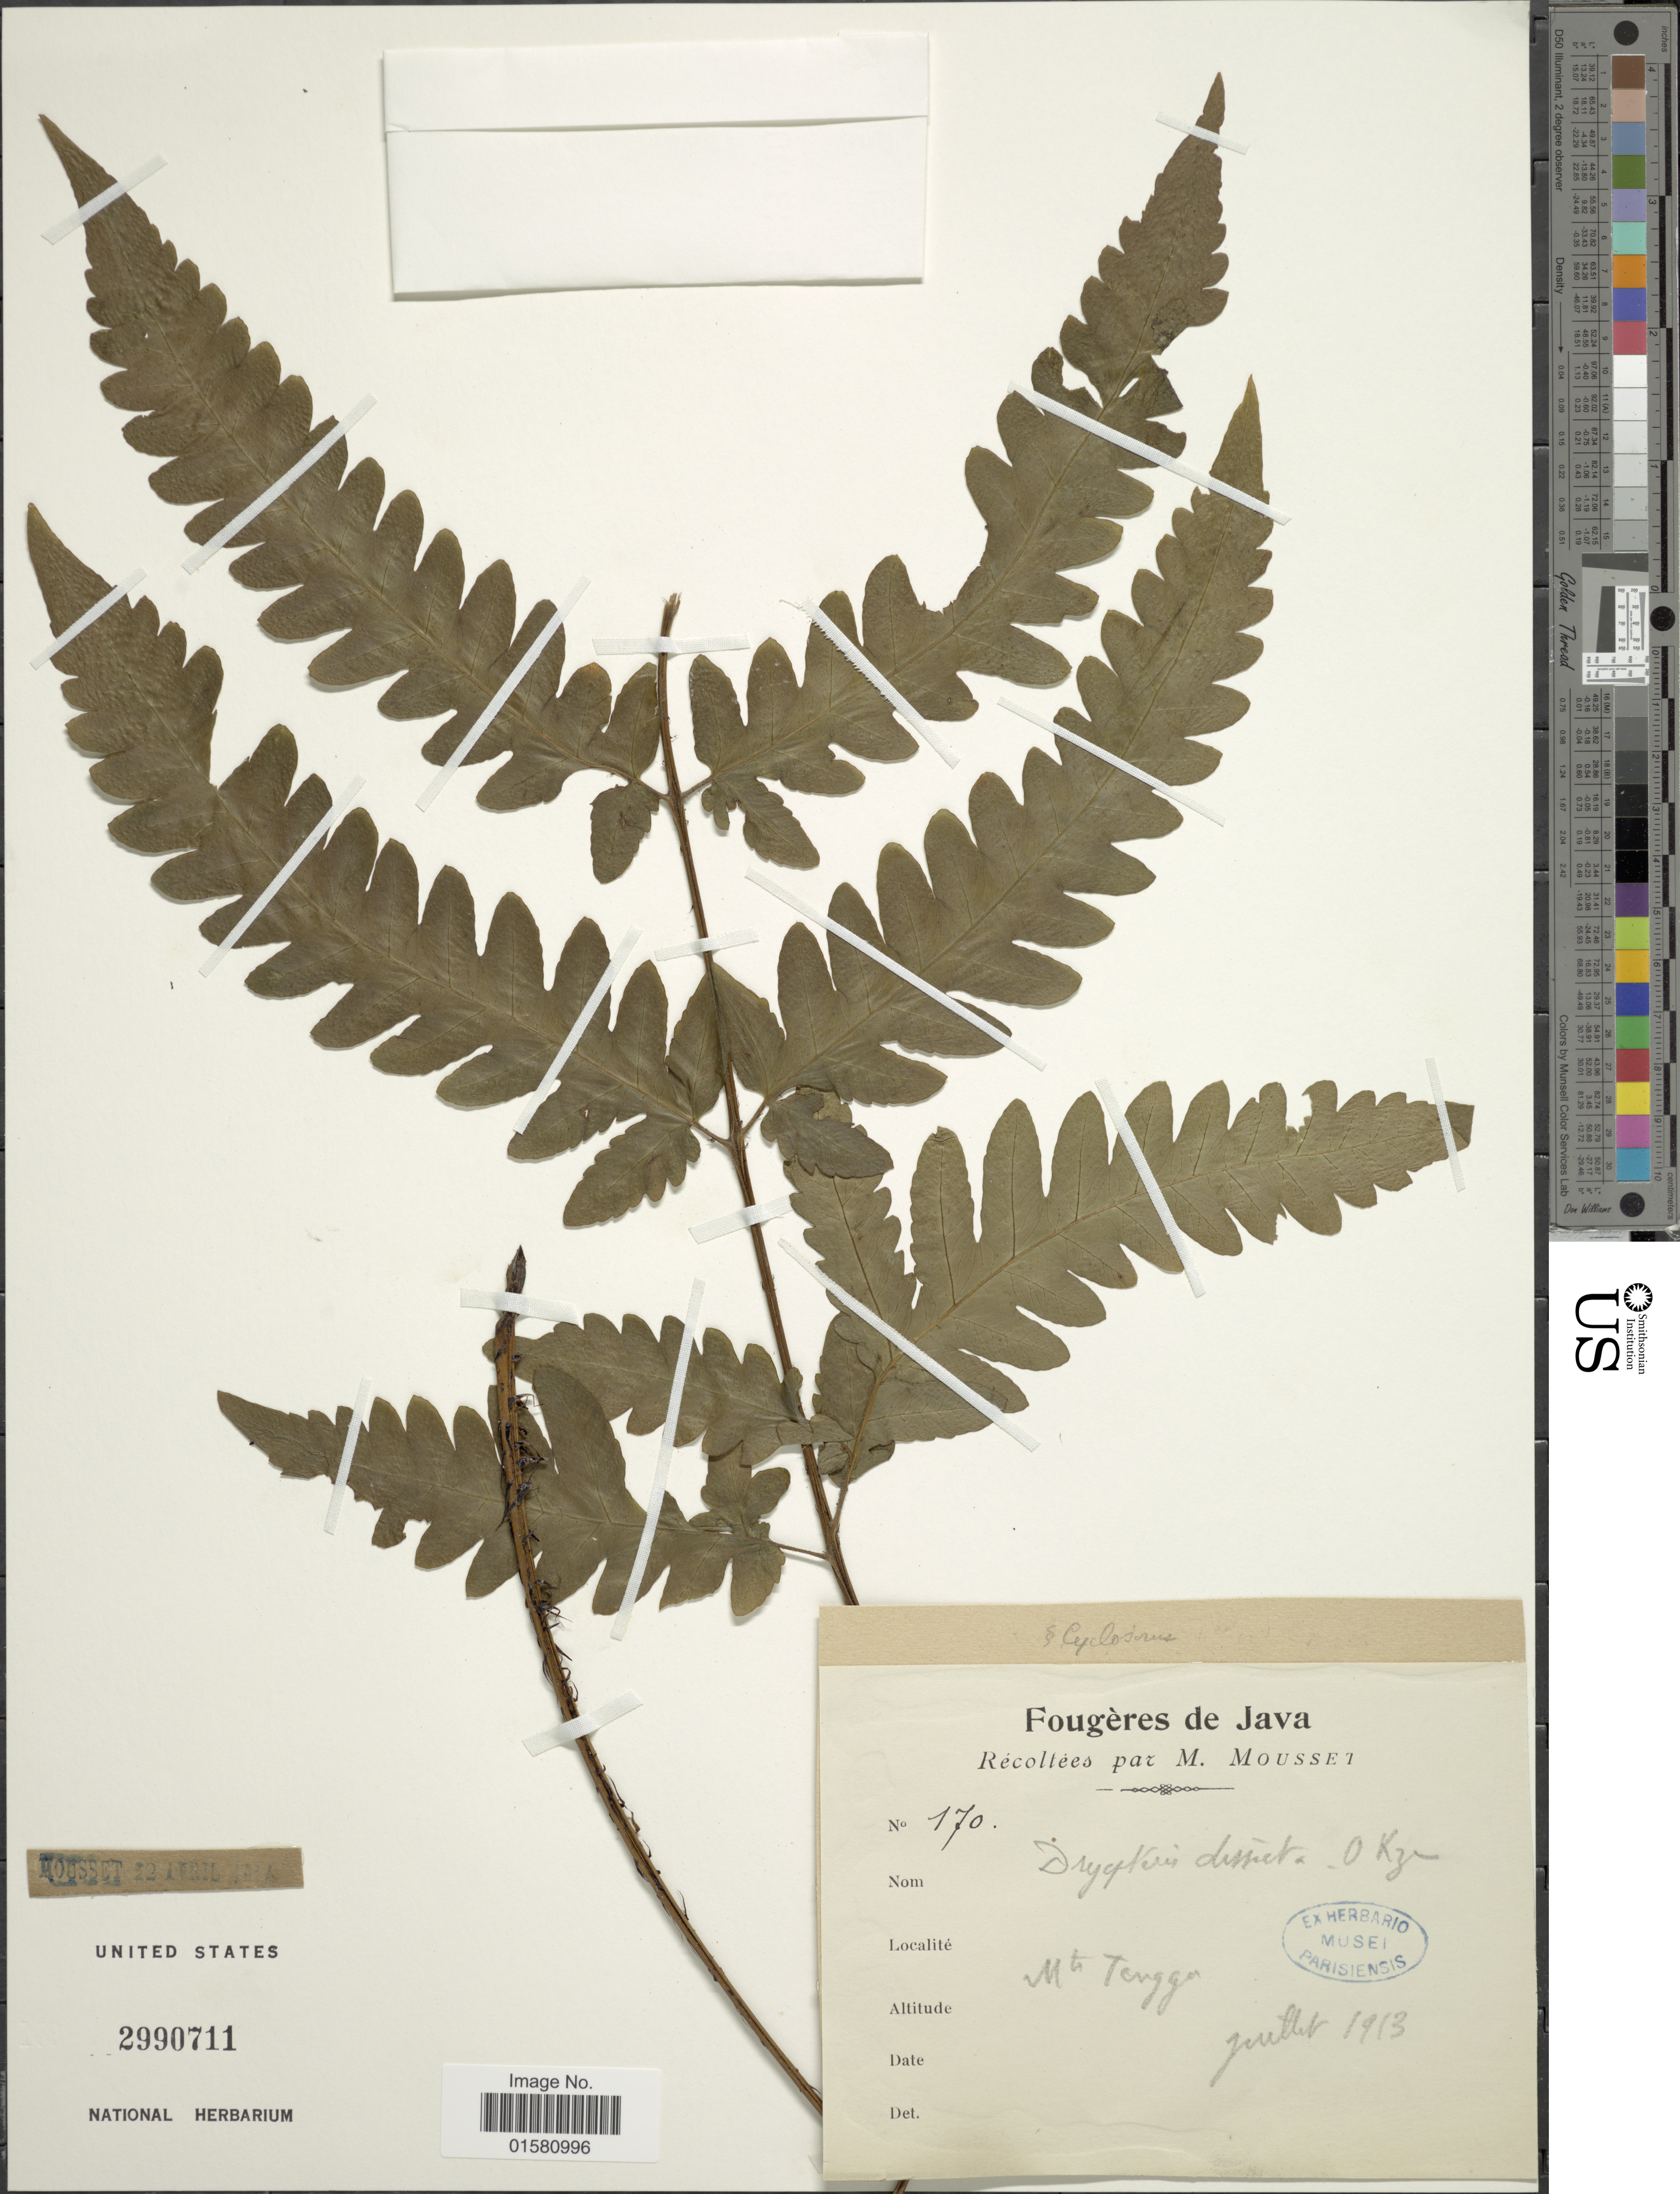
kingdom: Plantae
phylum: Tracheophyta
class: Polypodiopsida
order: Polypodiales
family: Tectariaceae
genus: Tectaria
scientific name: Tectaria dissecta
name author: (G. Forst.) Lellinger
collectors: M. Mousset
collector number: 170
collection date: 1913-07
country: Indonesia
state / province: Java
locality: Mt. Tongger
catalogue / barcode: US 2990711